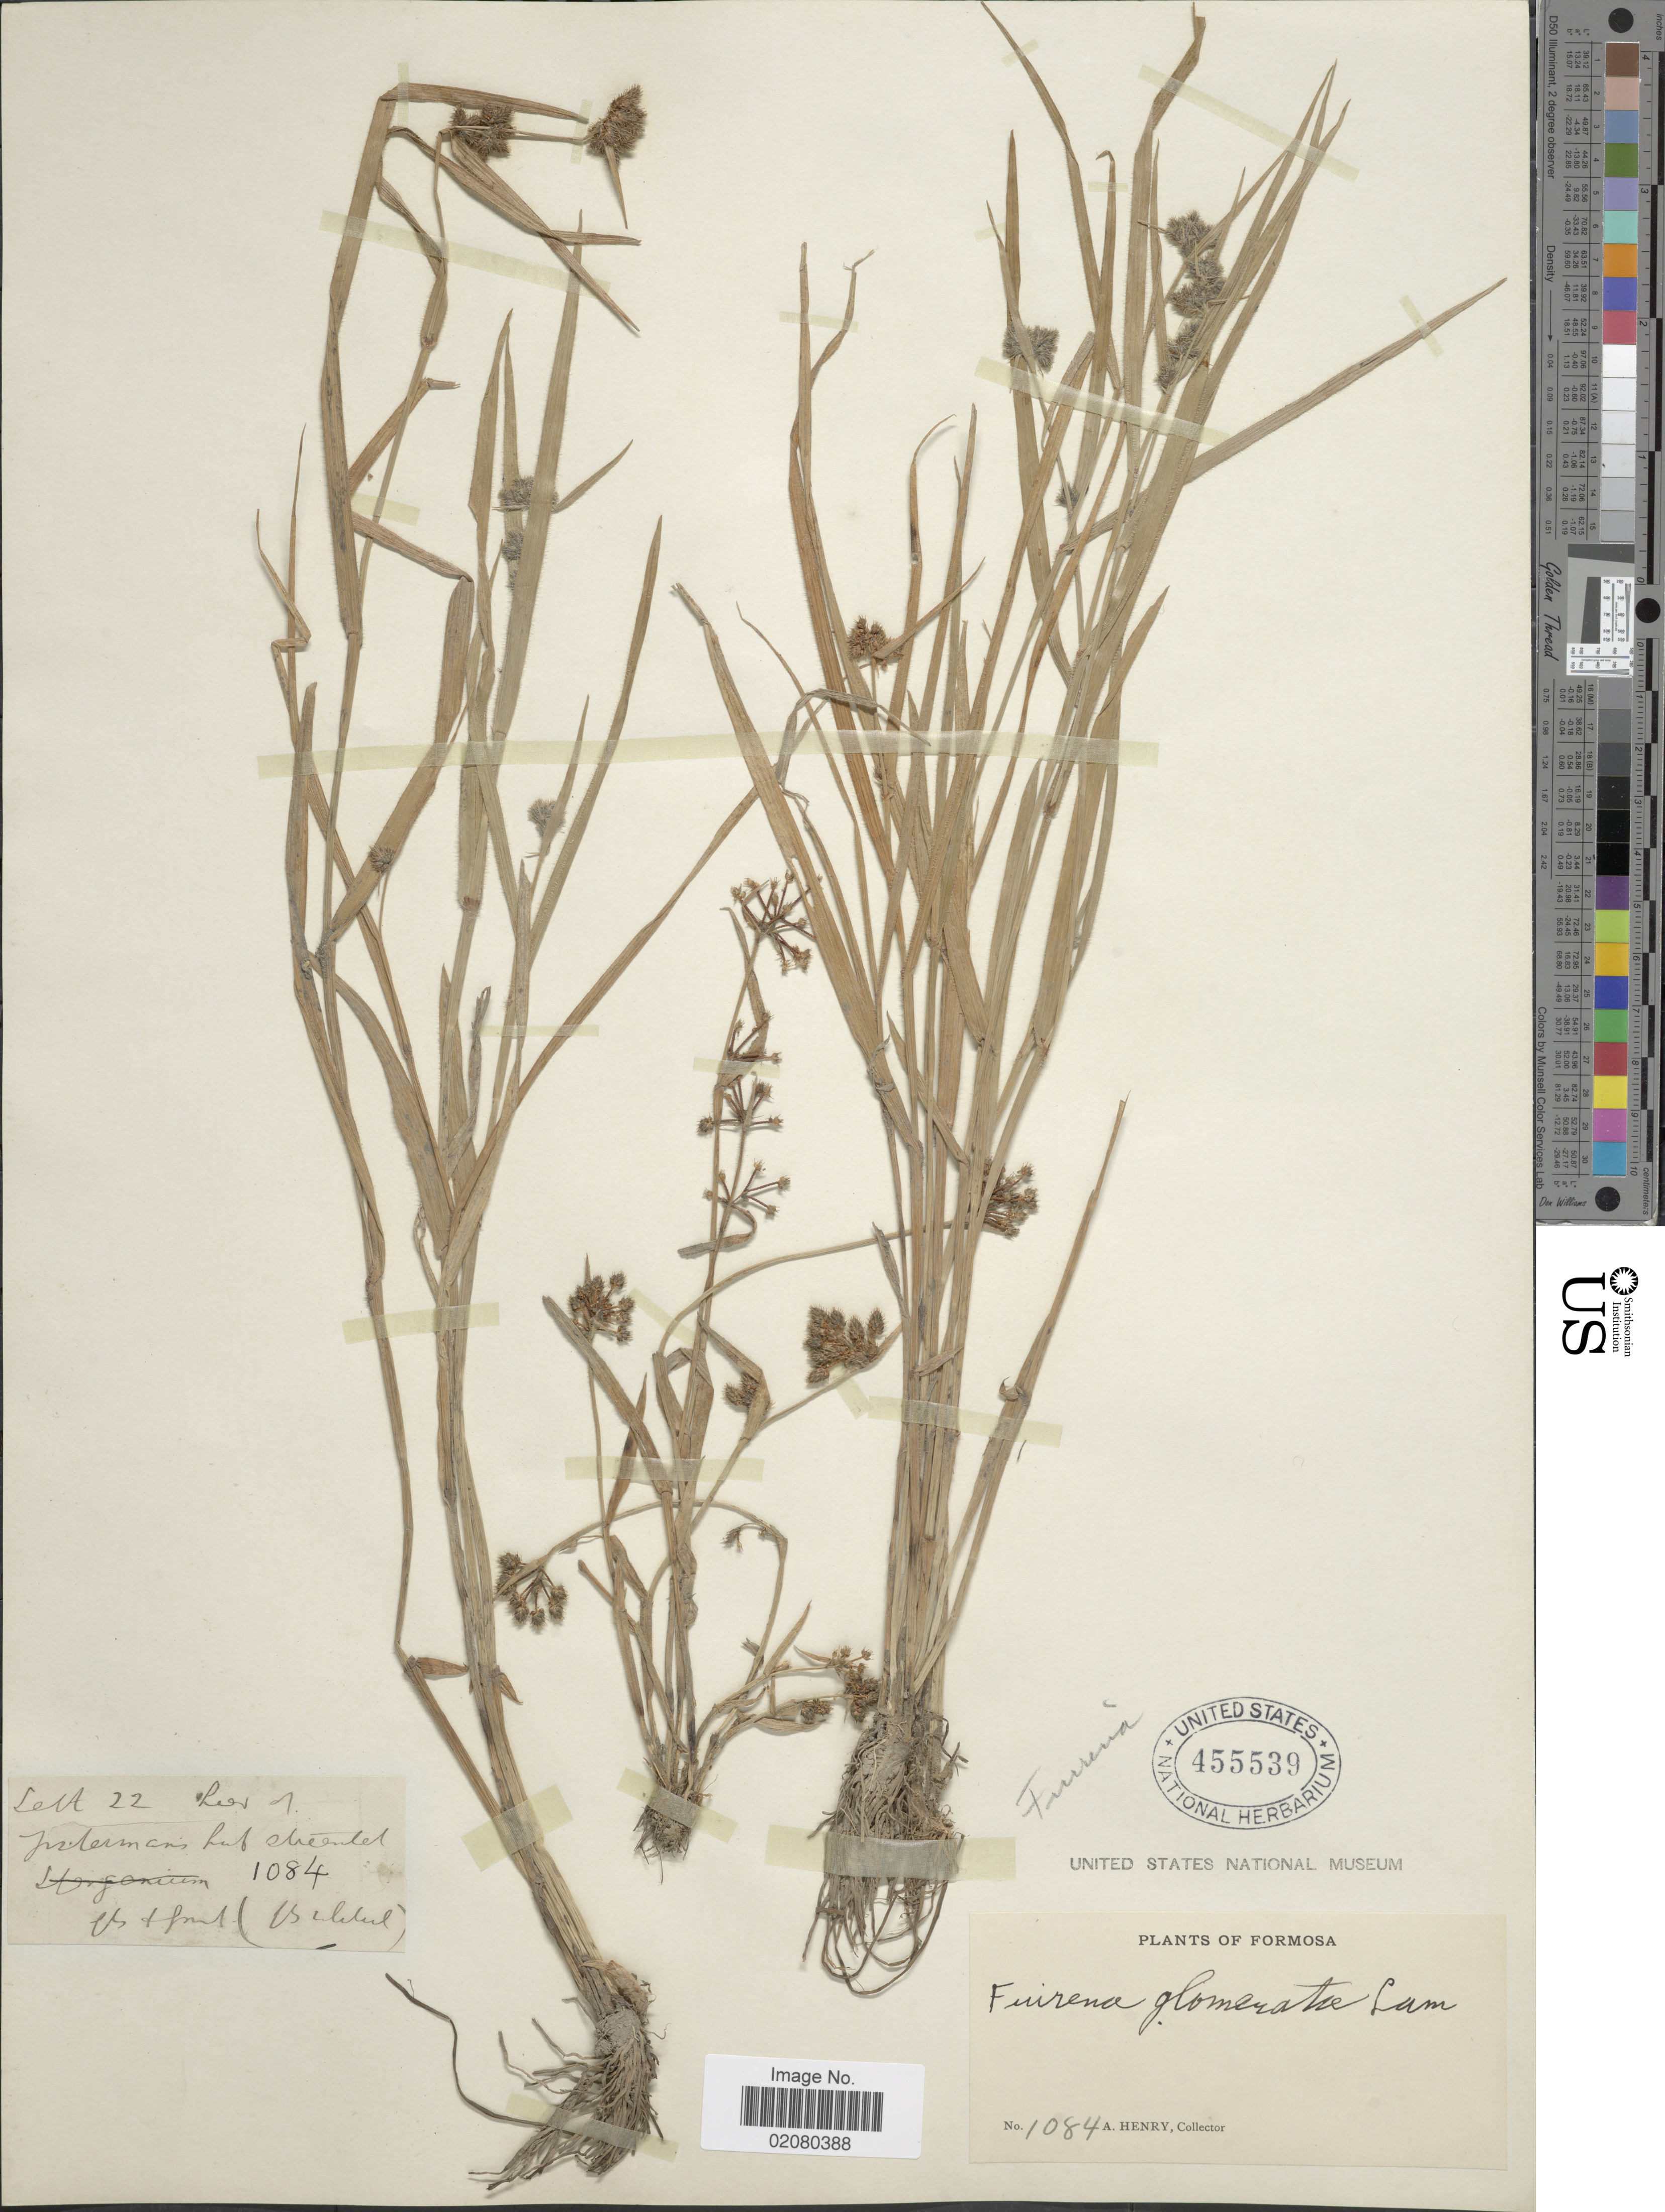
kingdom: Plantae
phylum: Tracheophyta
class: Liliopsida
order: Poales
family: Cyperaceae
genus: Fuirena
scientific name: Fuirena ciliaris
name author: (L.) Roxb.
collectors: A. Henry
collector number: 1084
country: Taiwan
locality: Formosa. Fisherman's hut, streamlet.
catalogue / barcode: US 455539